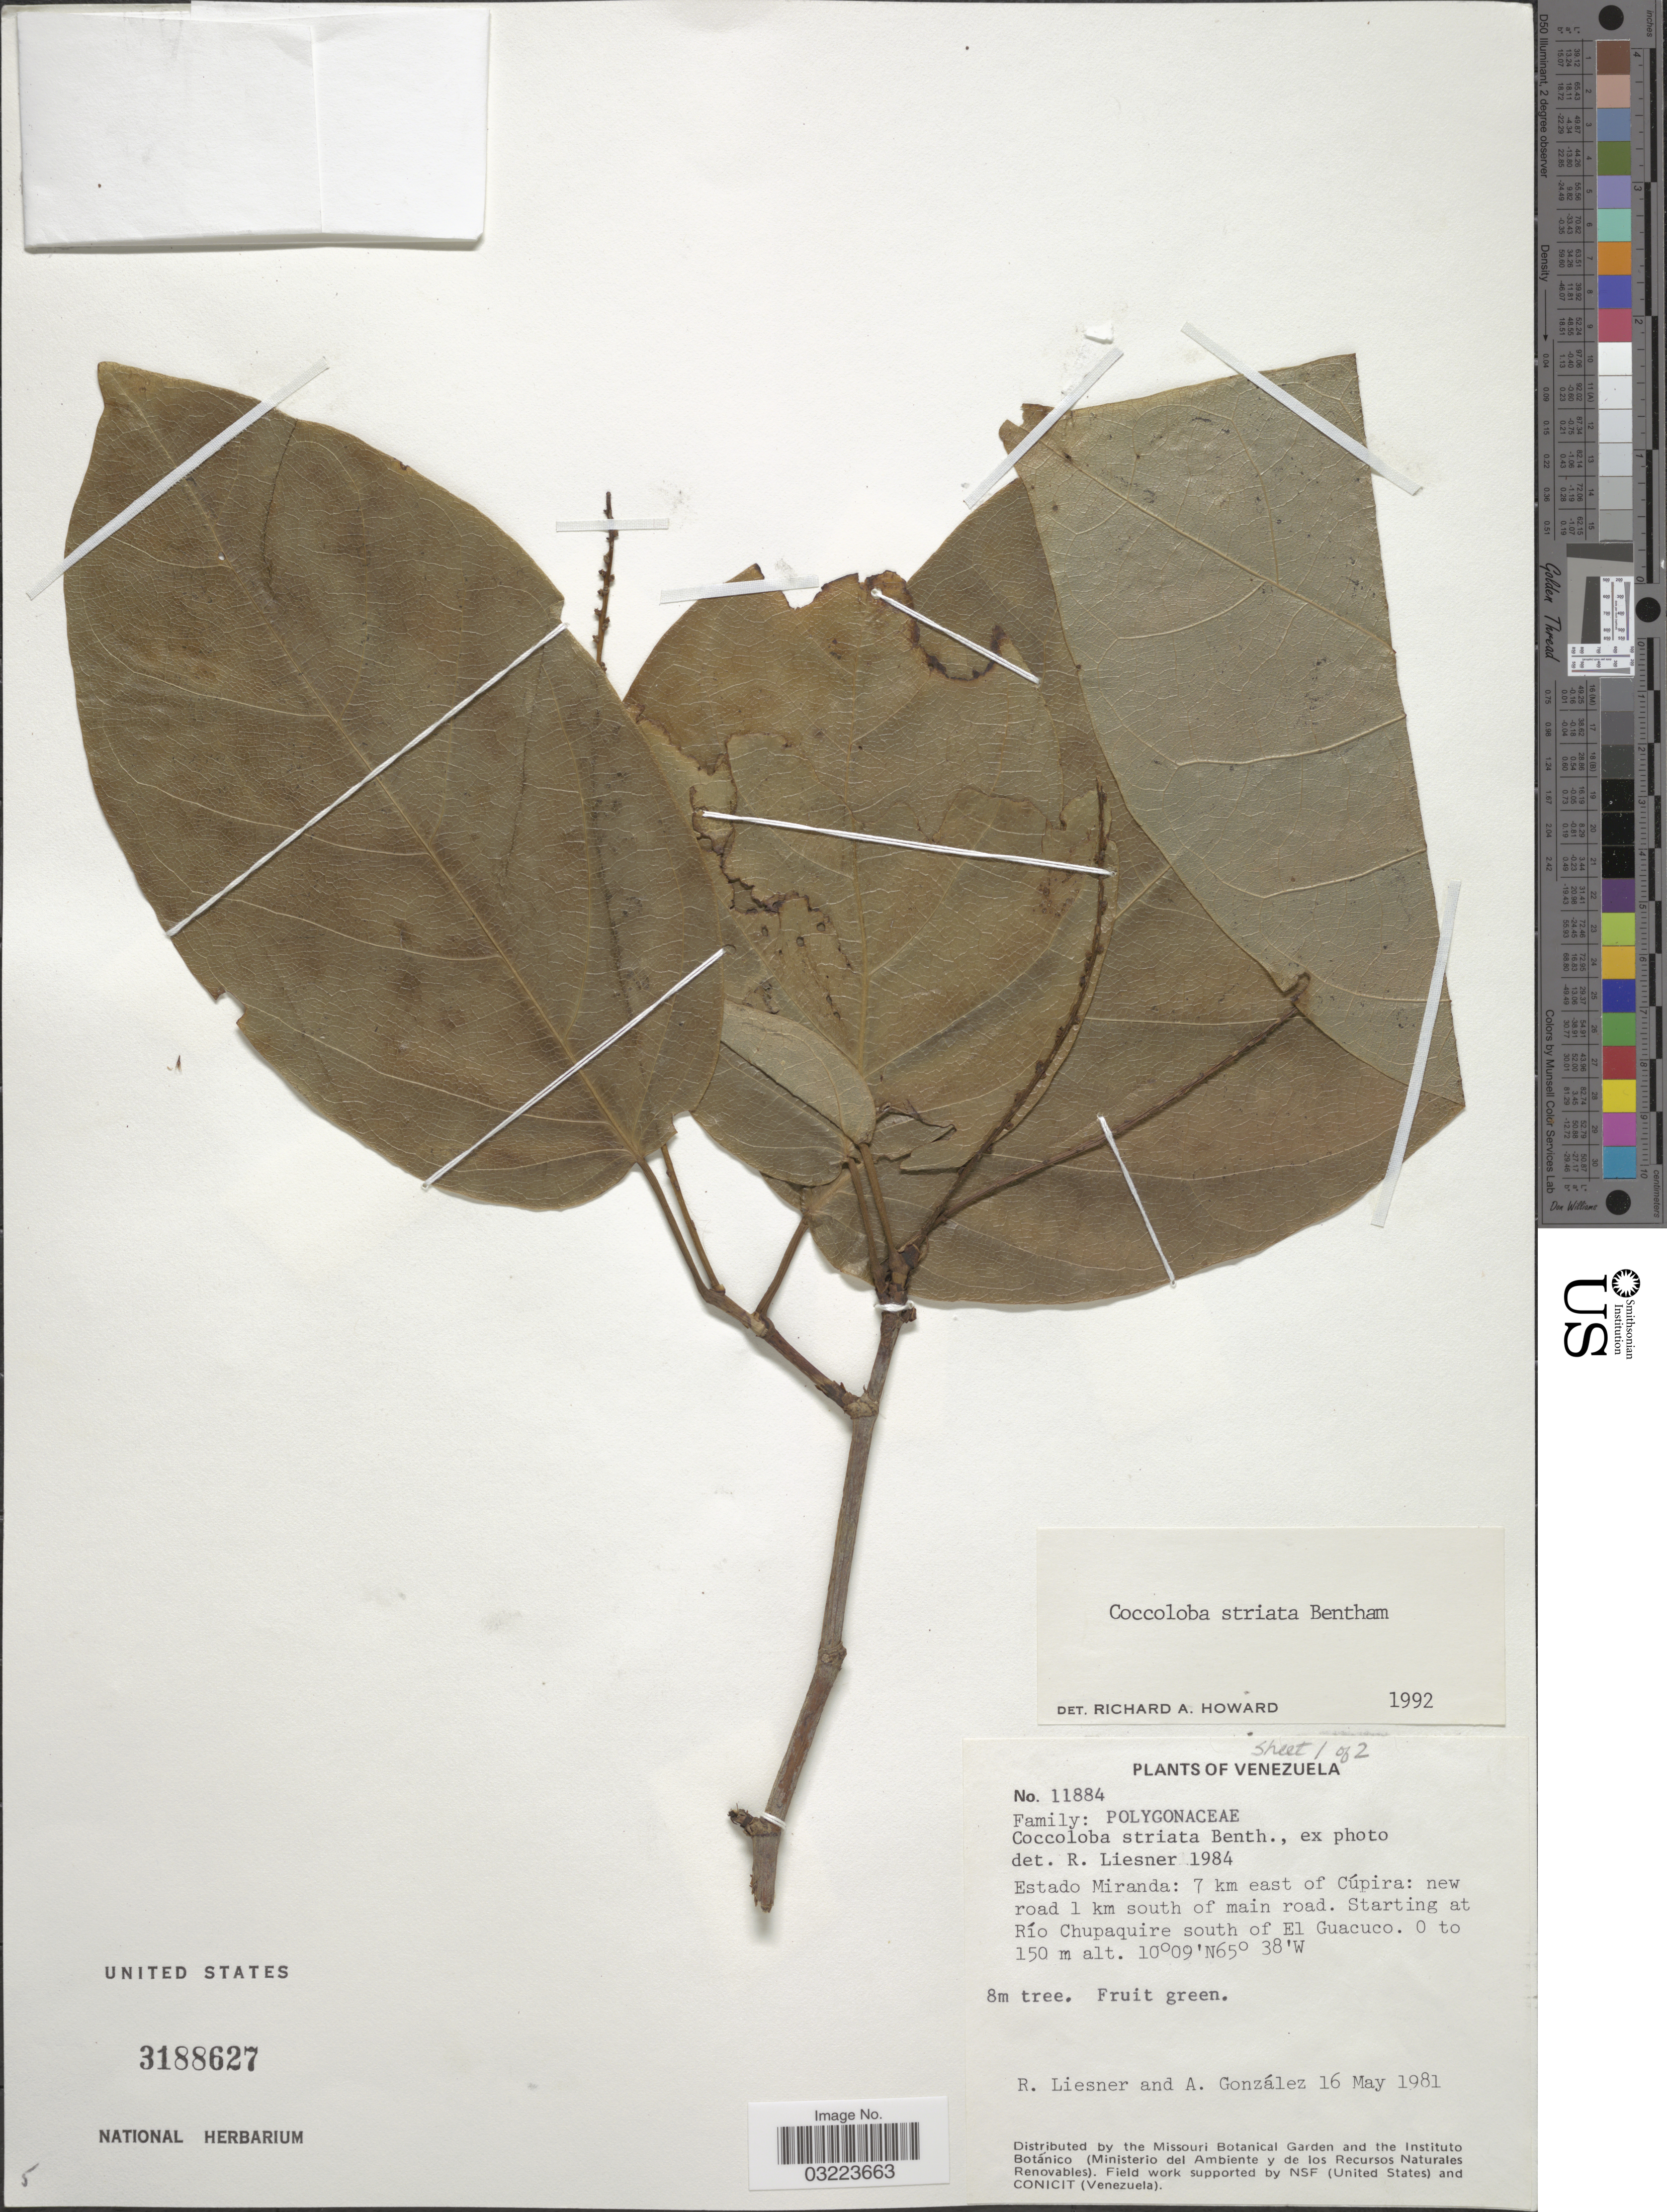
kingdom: Plantae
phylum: Tracheophyta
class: Magnoliopsida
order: Caryophyllales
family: Polygonaceae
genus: Coccoloba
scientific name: Coccoloba striata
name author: Benth.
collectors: R. L. Liesner & A. C. González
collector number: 11884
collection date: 1981-05-16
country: Venezuela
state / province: Miranda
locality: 7 km east of Cúpira: new road 1 km south of main road. Starting at Río Chupaquire south of El Guacuco.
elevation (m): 0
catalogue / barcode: US 3188627